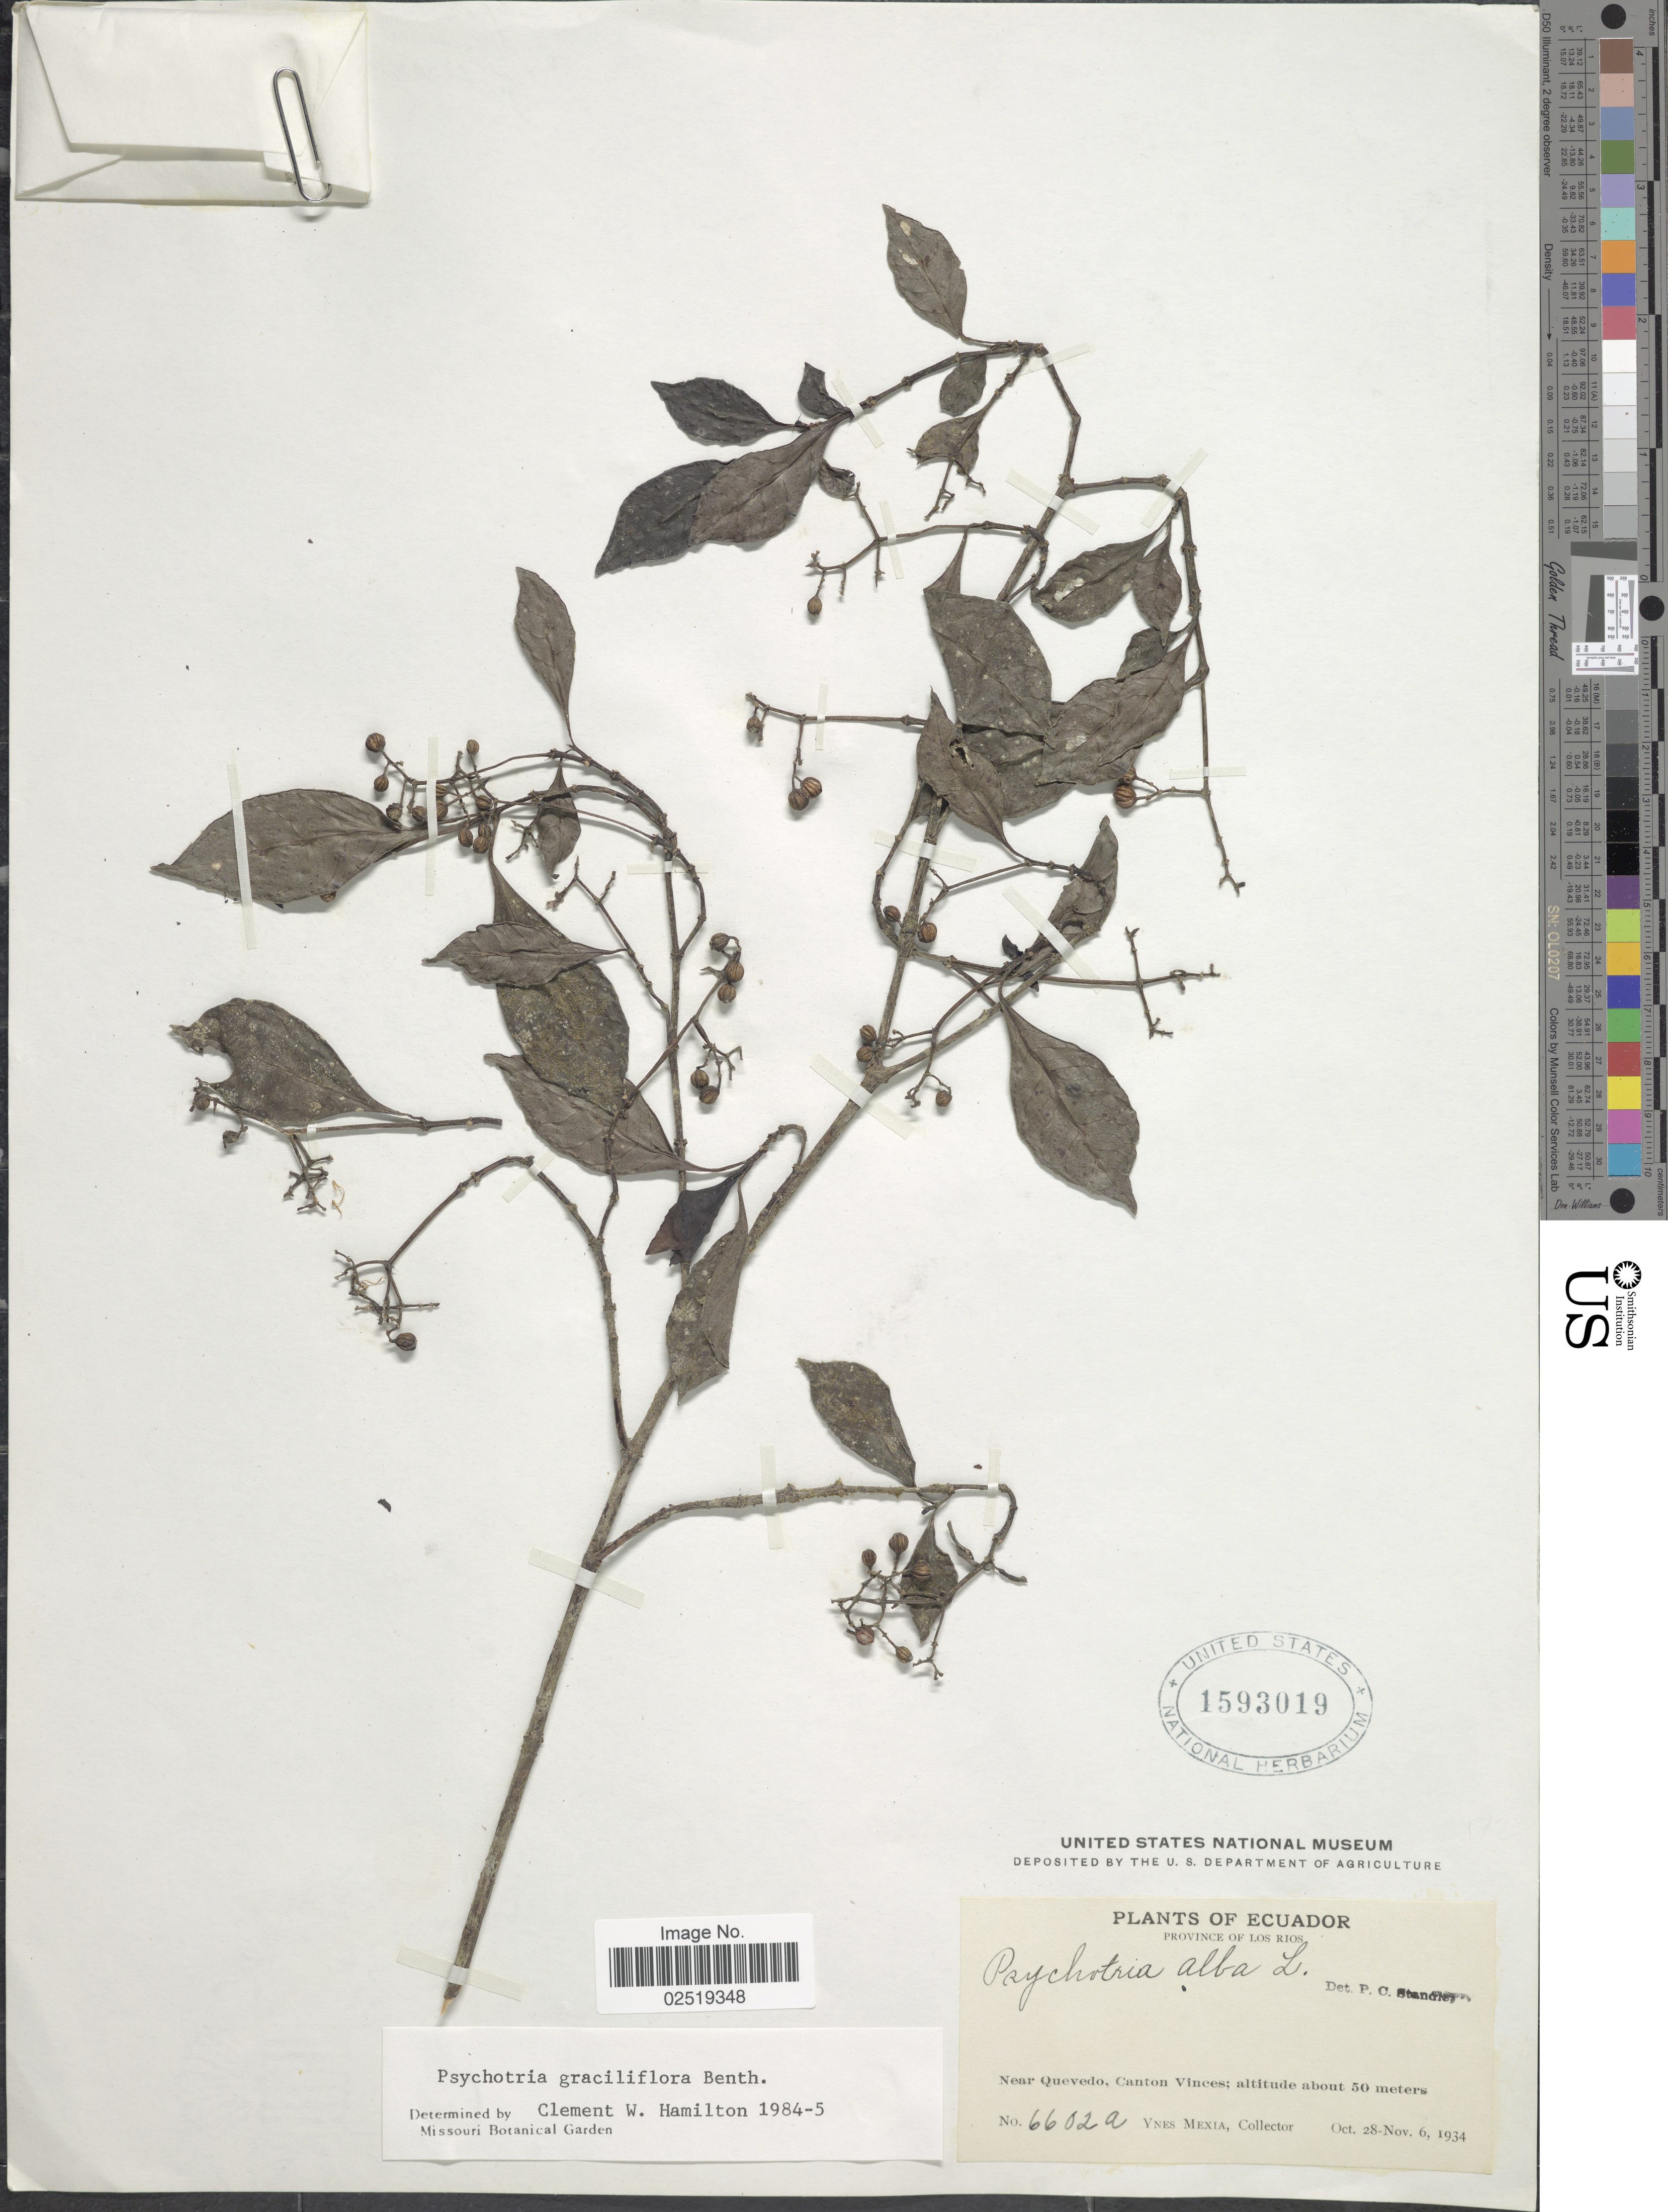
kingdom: Plantae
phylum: Tracheophyta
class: Magnoliopsida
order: Gentianales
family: Rubiaceae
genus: Psychotria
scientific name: Psychotria graciliflora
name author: Benth.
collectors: Y. Mexia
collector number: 6602a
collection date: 1934-10-28/1934-11-06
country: Ecuador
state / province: Los Ríos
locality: Province of Los Rios. Near Quevedo, Canton Vinces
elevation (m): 50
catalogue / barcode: US 1593019